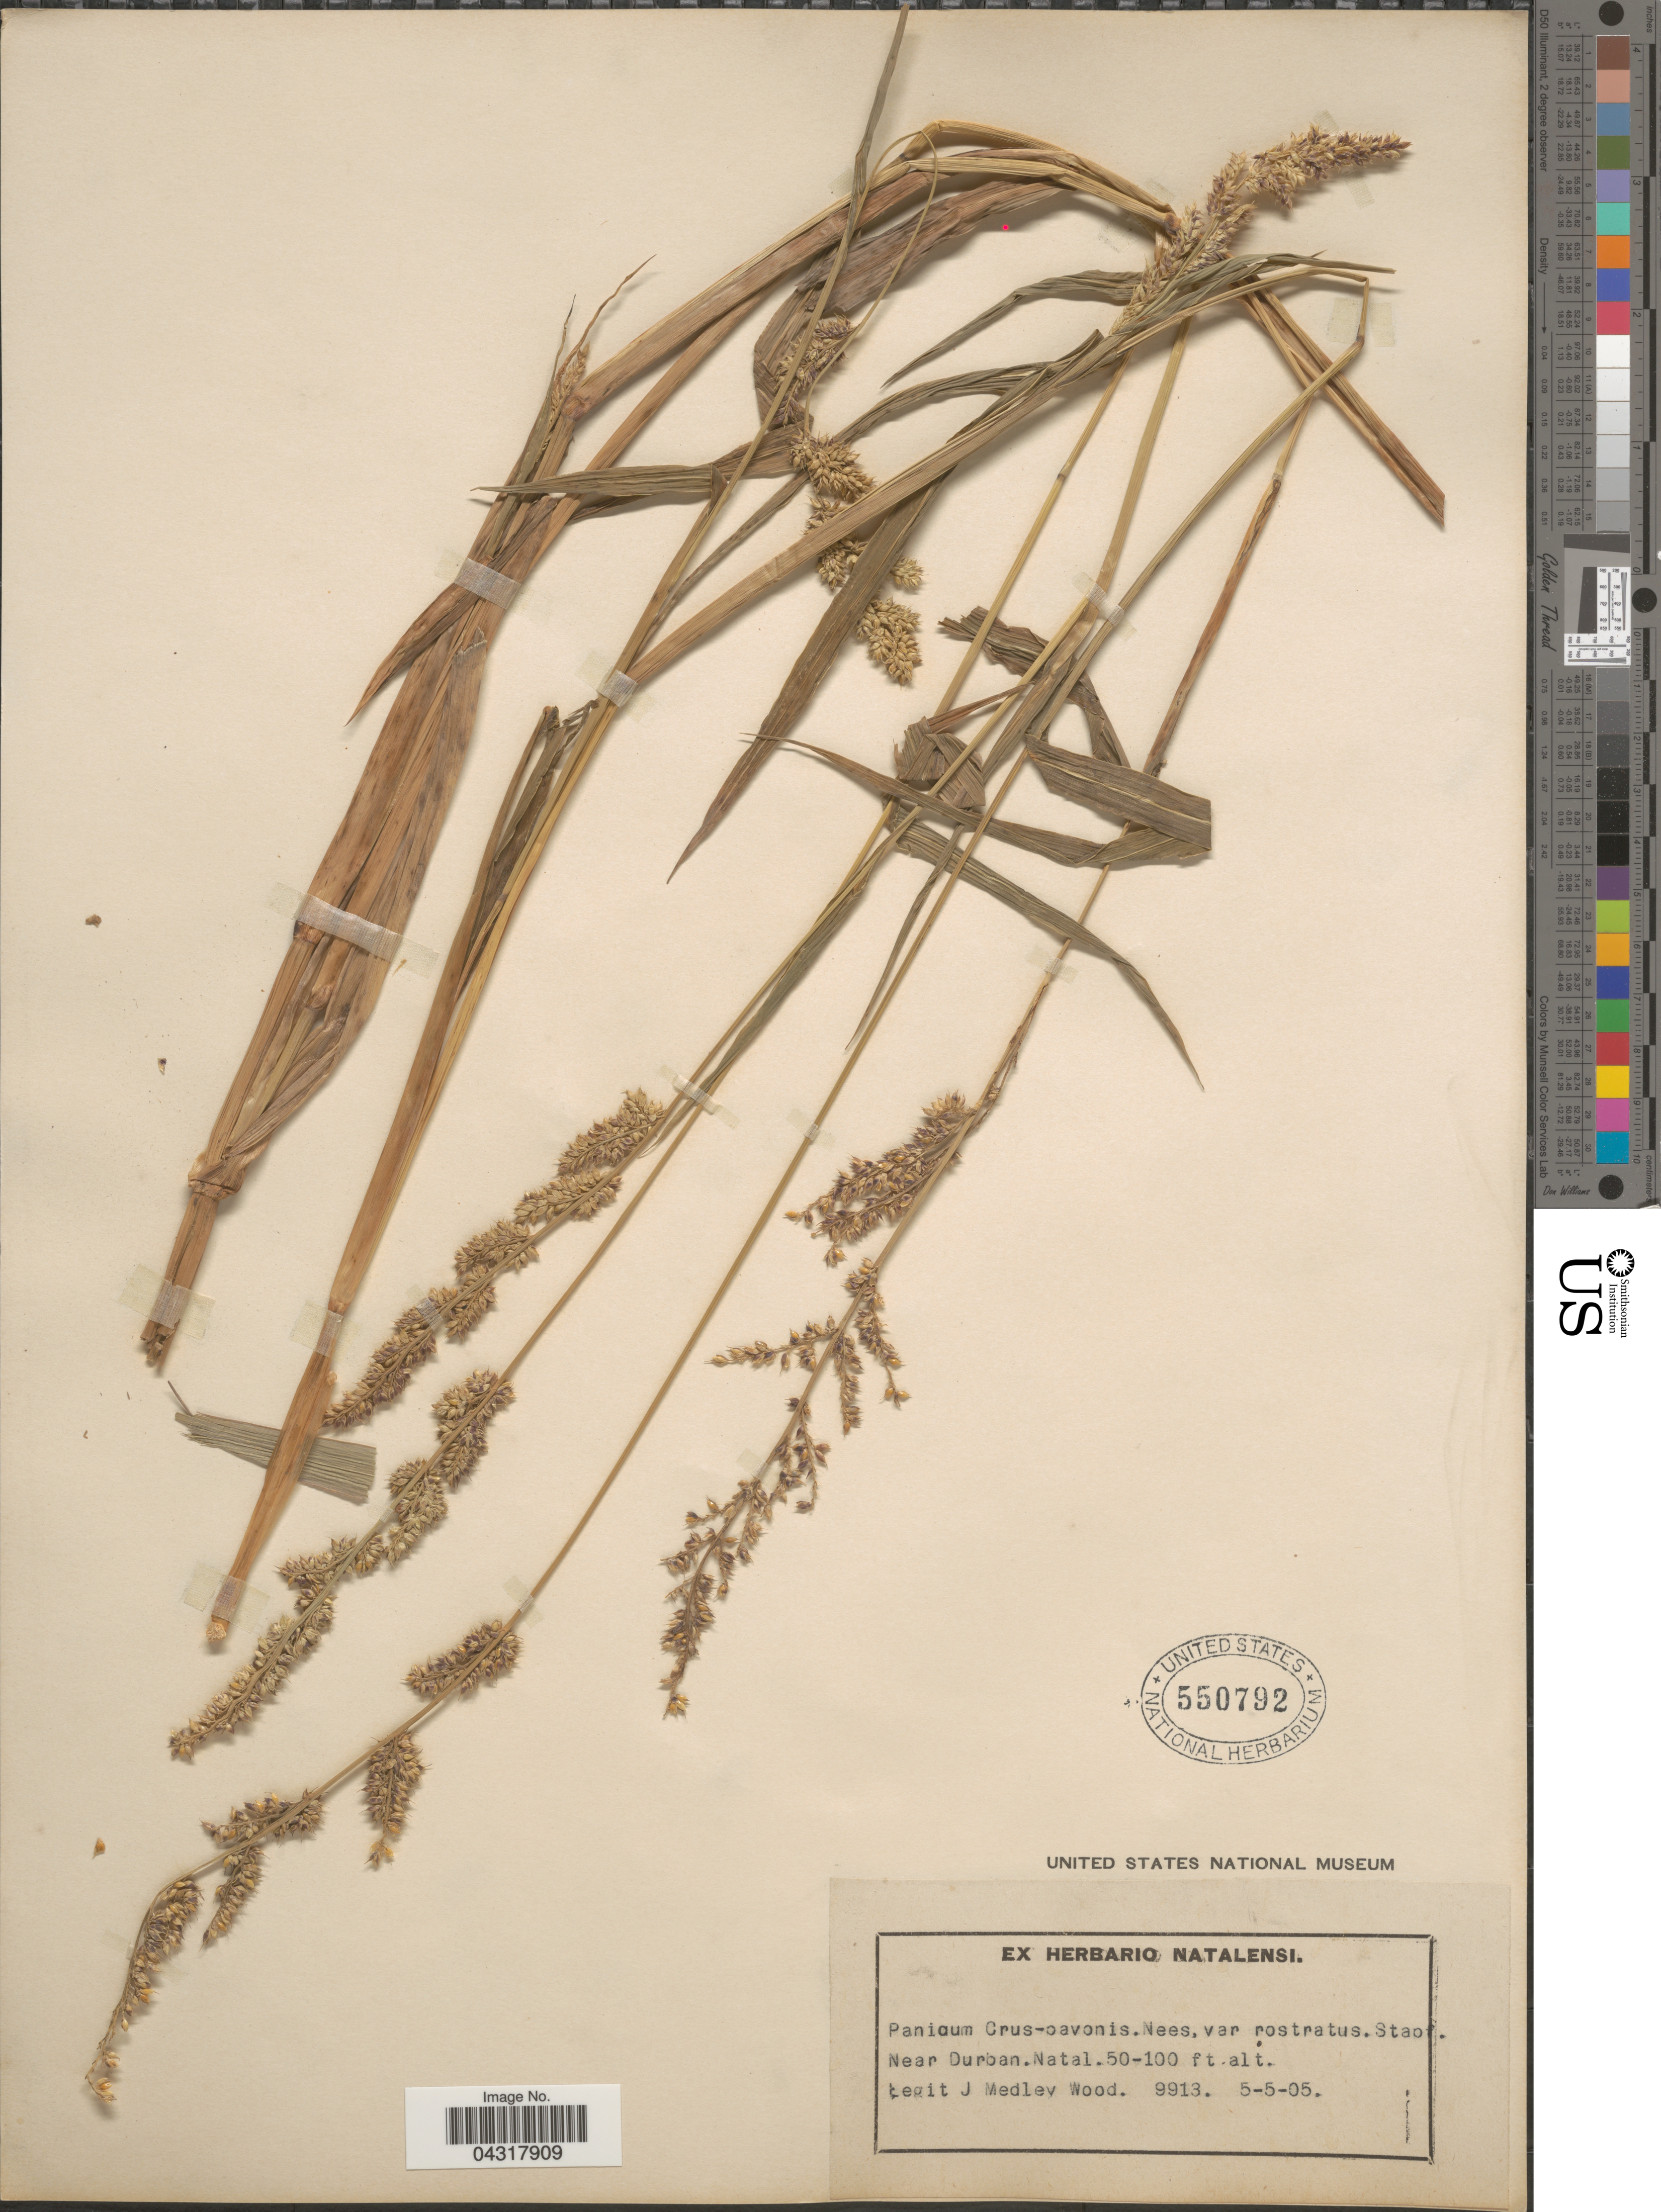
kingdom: Plantae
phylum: Tracheophyta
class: Liliopsida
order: Poales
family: Poaceae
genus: Echinochloa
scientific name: Echinochloa crus-pavonis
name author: (Kunth) Schult.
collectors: J. Medley Wood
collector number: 9913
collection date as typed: Transcribed d/m/y: 5/5/5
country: South Africa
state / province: KwaZulu-Natal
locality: Near Durban. Natal.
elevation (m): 15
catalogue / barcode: US 550792